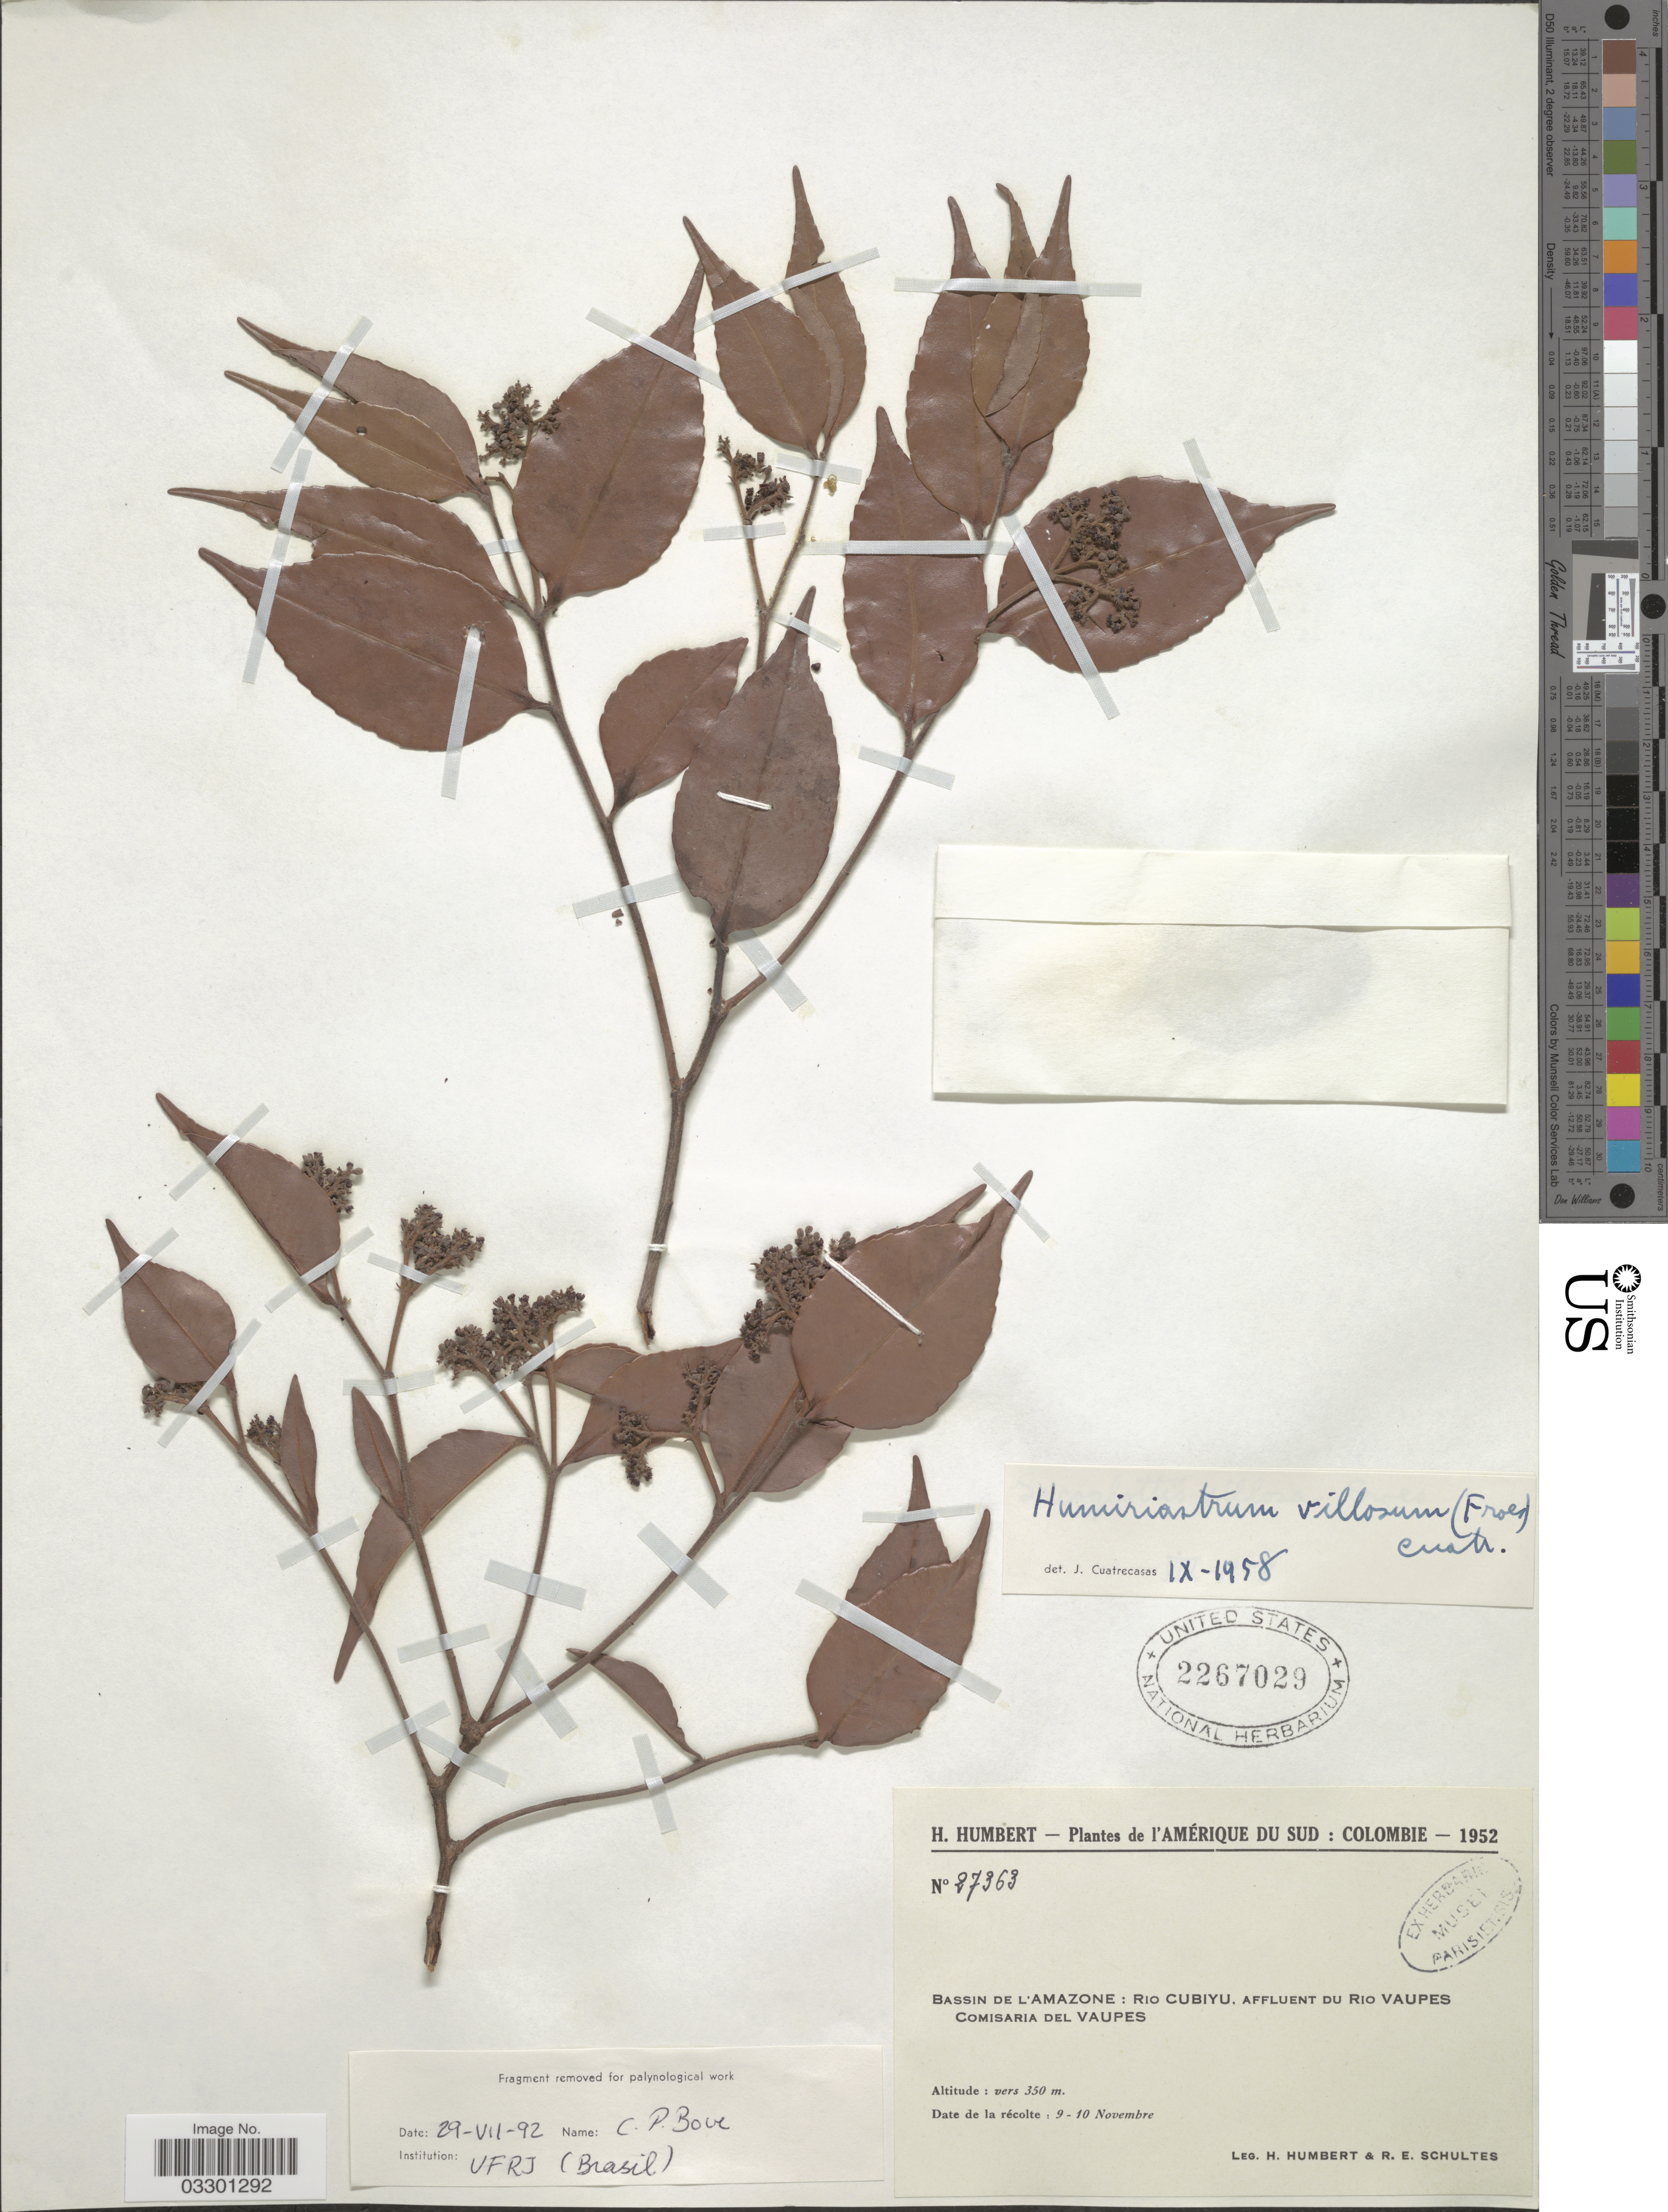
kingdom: Plantae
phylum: Tracheophyta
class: Magnoliopsida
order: Malpighiales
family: Humiriaceae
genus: Humiriastrum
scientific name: Humiriastrum villosum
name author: (Fróes) Cuatrec.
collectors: H. Humbert & R. E. Schultes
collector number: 27363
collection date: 1952-11-09/1952-11-10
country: Colombia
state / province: Vaupés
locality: Bassin de l'Amazone: Rio Cubiyu, affluent du Rio Vaupes, Comisaria del Vaupes.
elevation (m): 350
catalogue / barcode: US 2267029